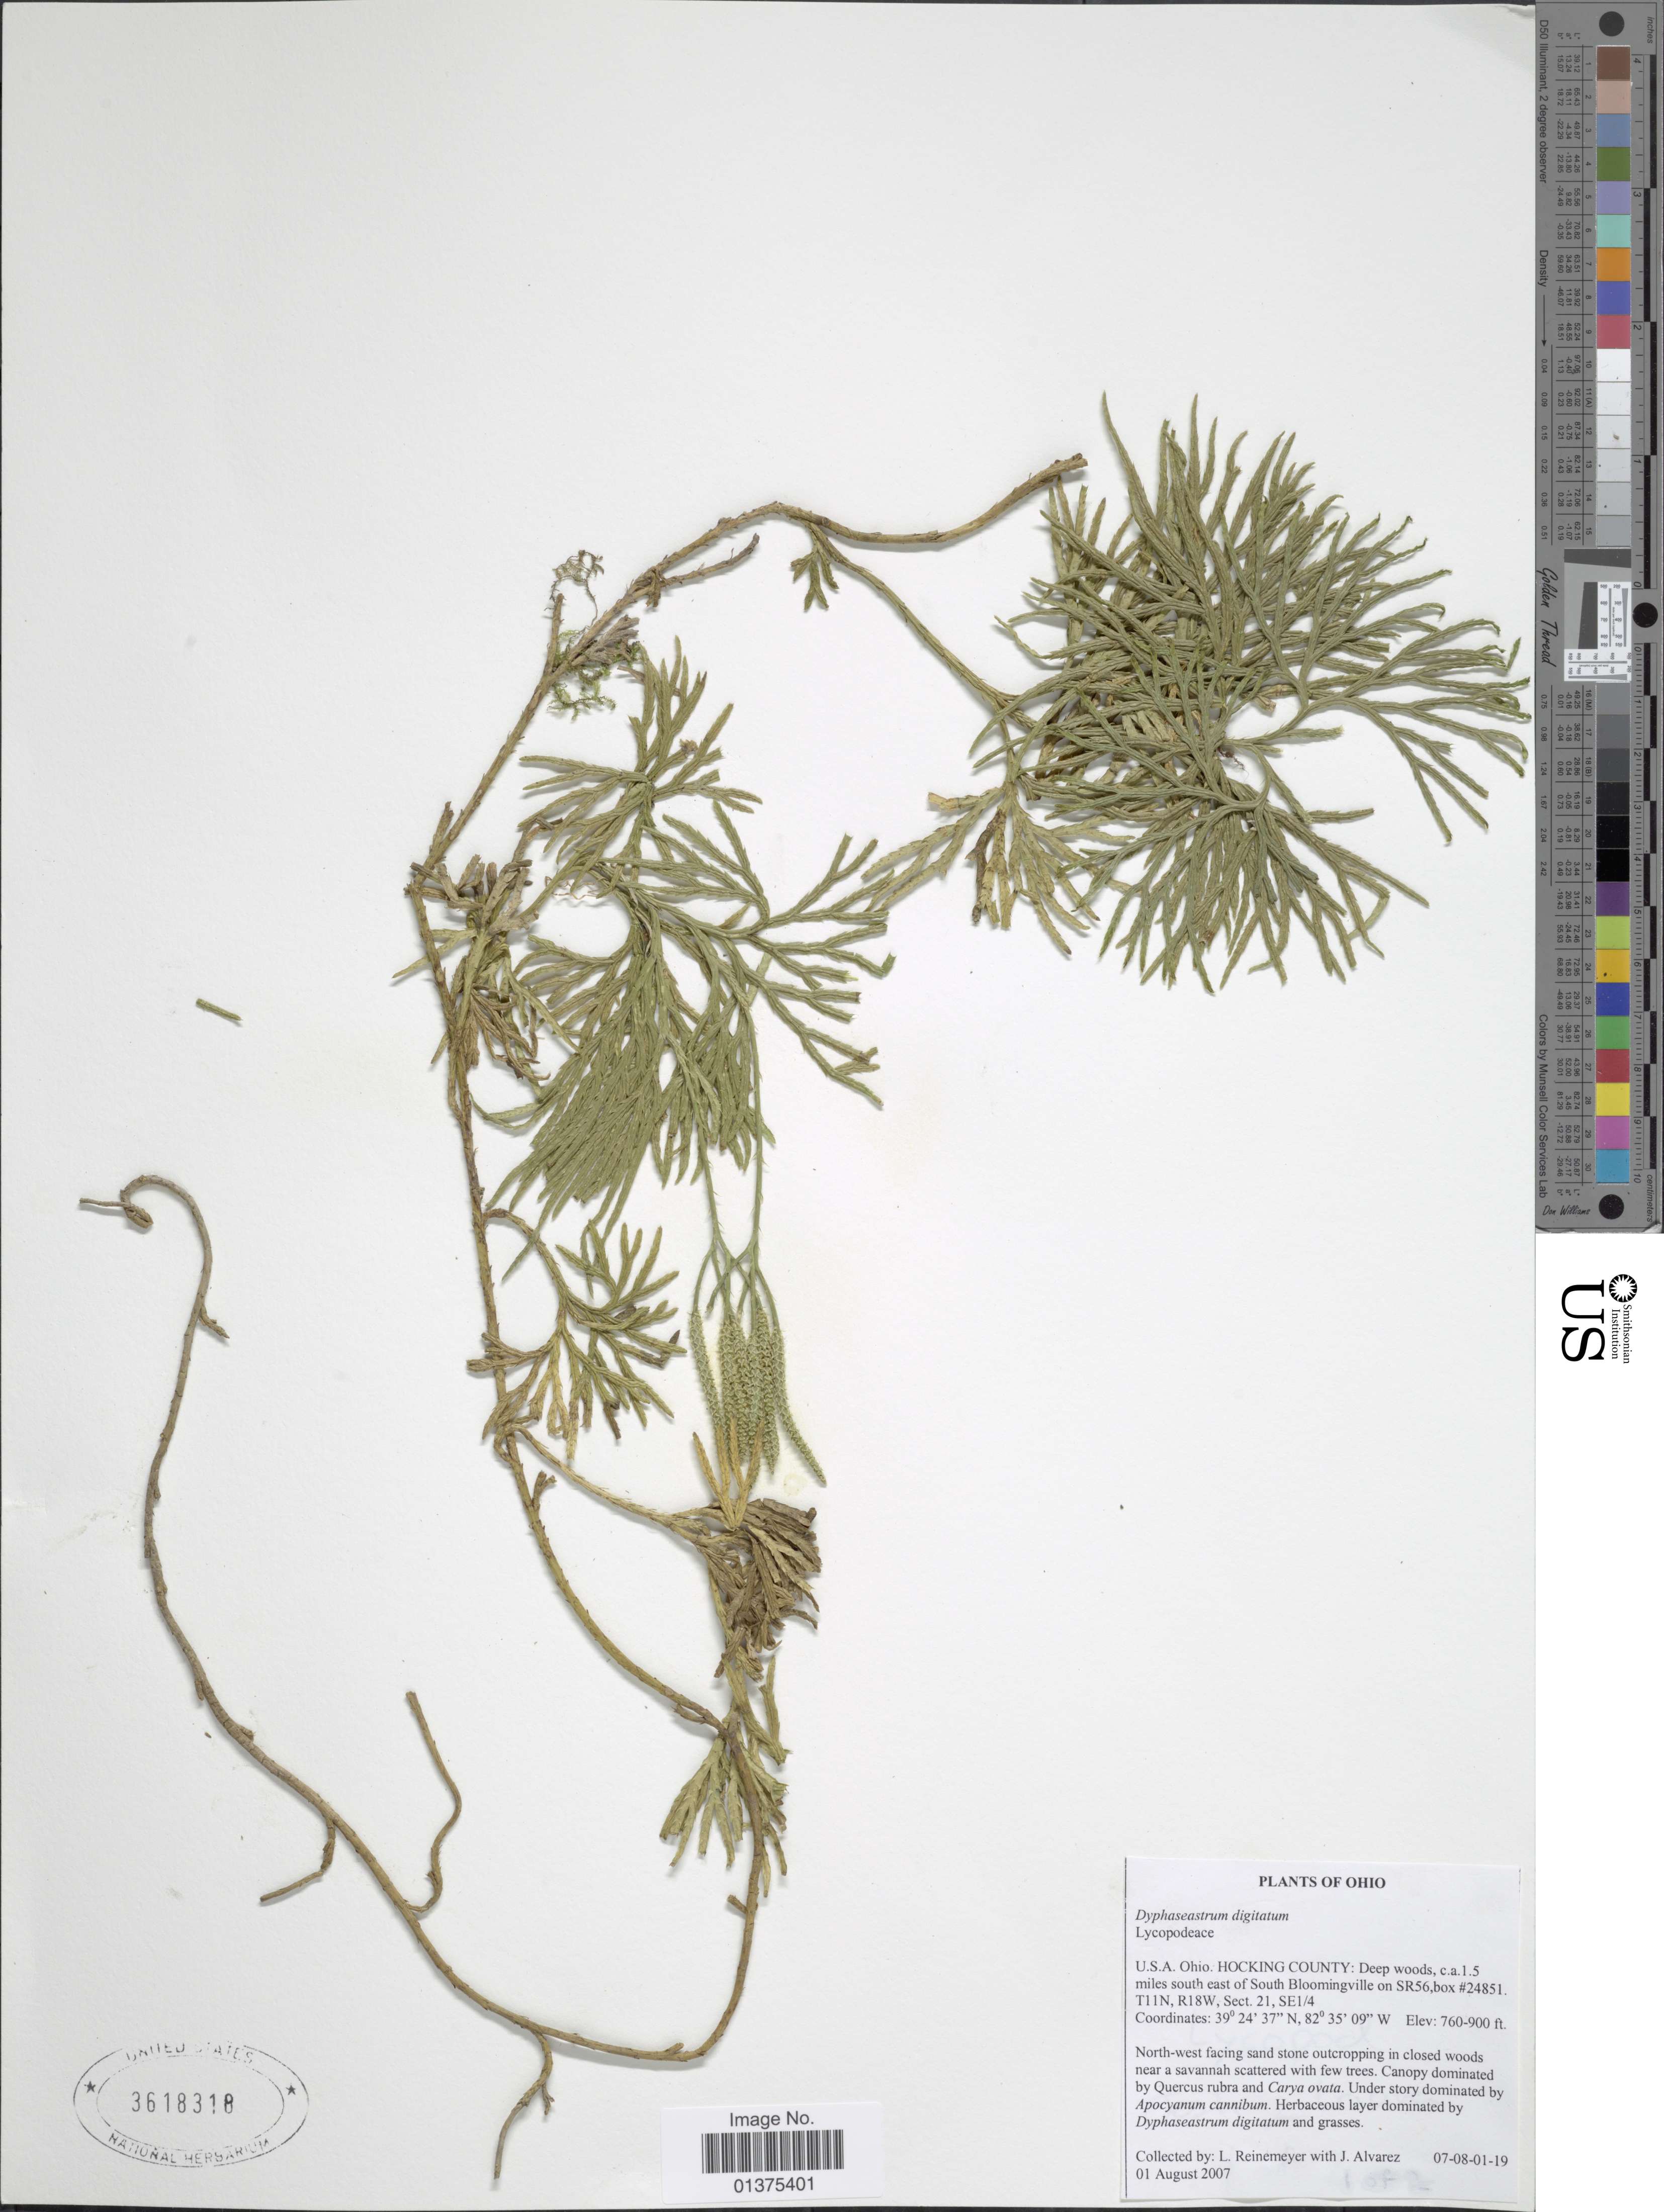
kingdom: Plantae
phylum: Tracheophyta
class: Lycopodiopsida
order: Lycopodiales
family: Lycopodiaceae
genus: Diphasiastrum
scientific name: Diphasiastrum digitatum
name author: (Dill. ex A. Braun) Holub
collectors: L. Reinemeyer & J. Alvarez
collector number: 07-08-07-19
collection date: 2007-08-01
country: United States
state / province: Ohio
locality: Hocking County: Deep woods, c.a. 1.5 miles south east of South Bloomingville on SR56, box #24851 T11N, R18W, sect21, SE1/4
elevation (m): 232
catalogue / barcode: US 3618318